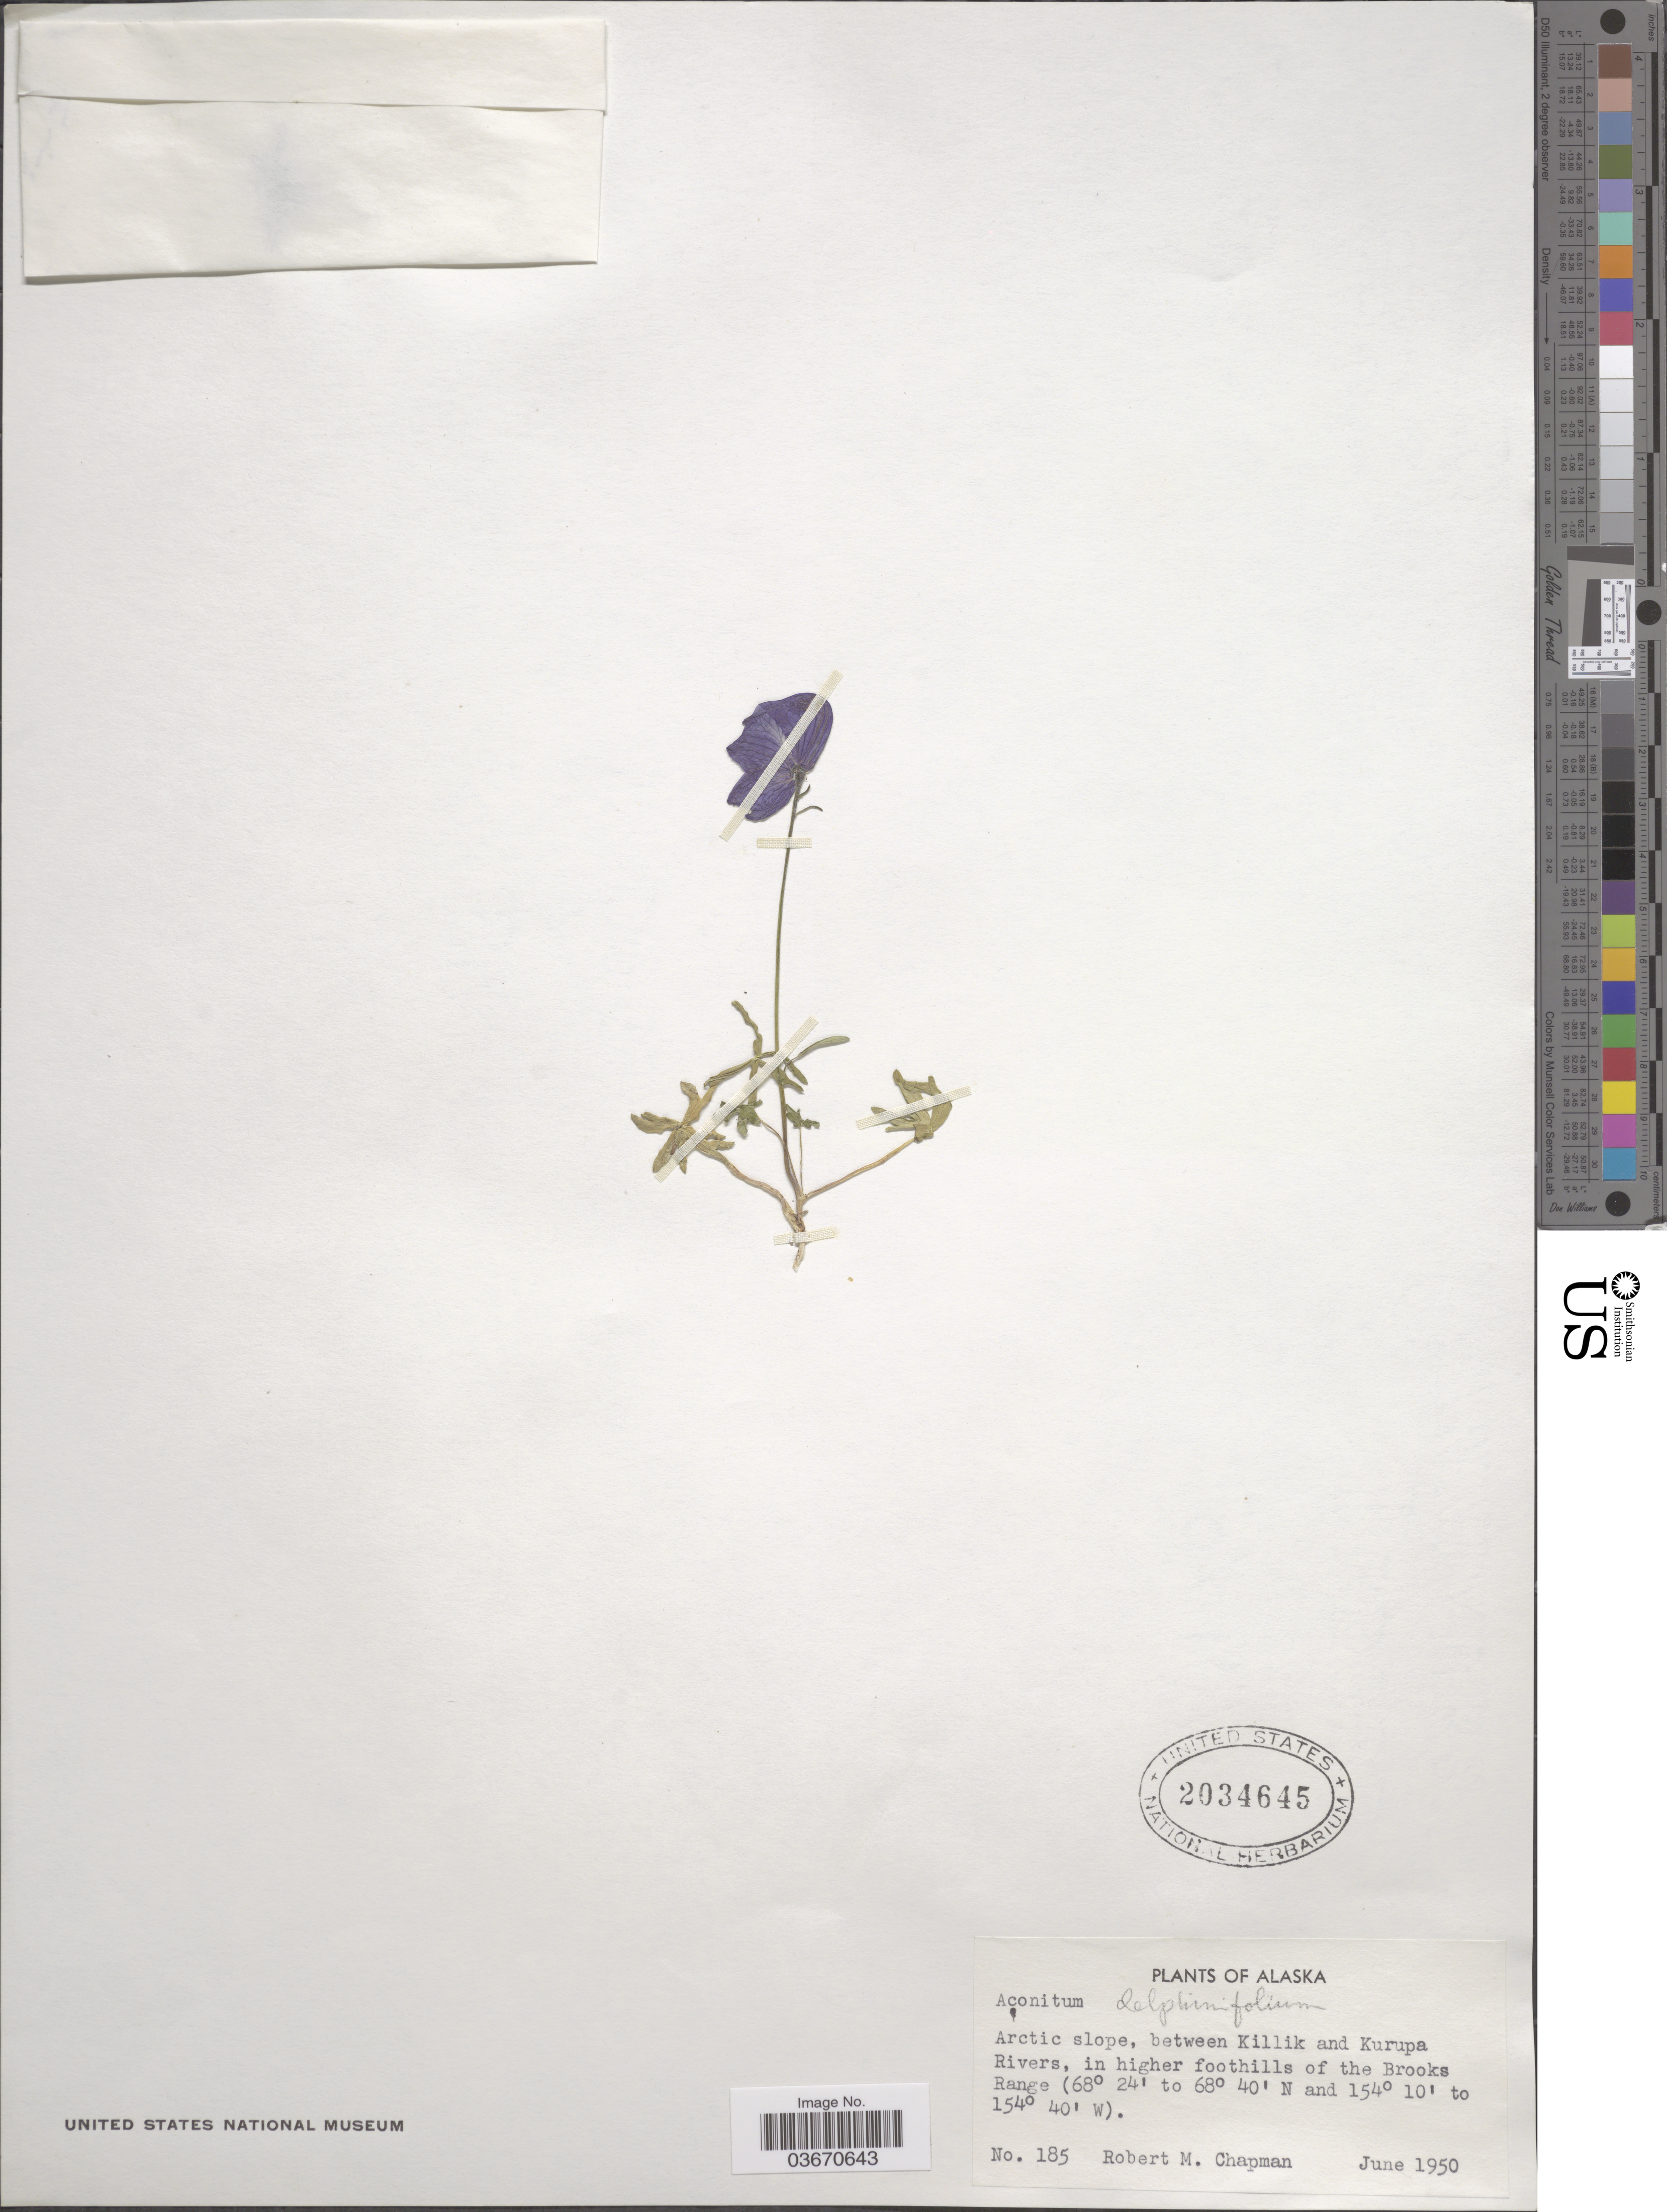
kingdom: Plantae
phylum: Tracheophyta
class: Magnoliopsida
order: Ranunculales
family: Ranunculaceae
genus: Aconitum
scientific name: Aconitum delphinifolium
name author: DC.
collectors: R. M. Chapman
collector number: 185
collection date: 1950-06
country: United States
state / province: Alaska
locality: Arctic slope, between Killik and Kurupa Rivers, in higher foothills of the Brooks Range.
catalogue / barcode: US 2034645